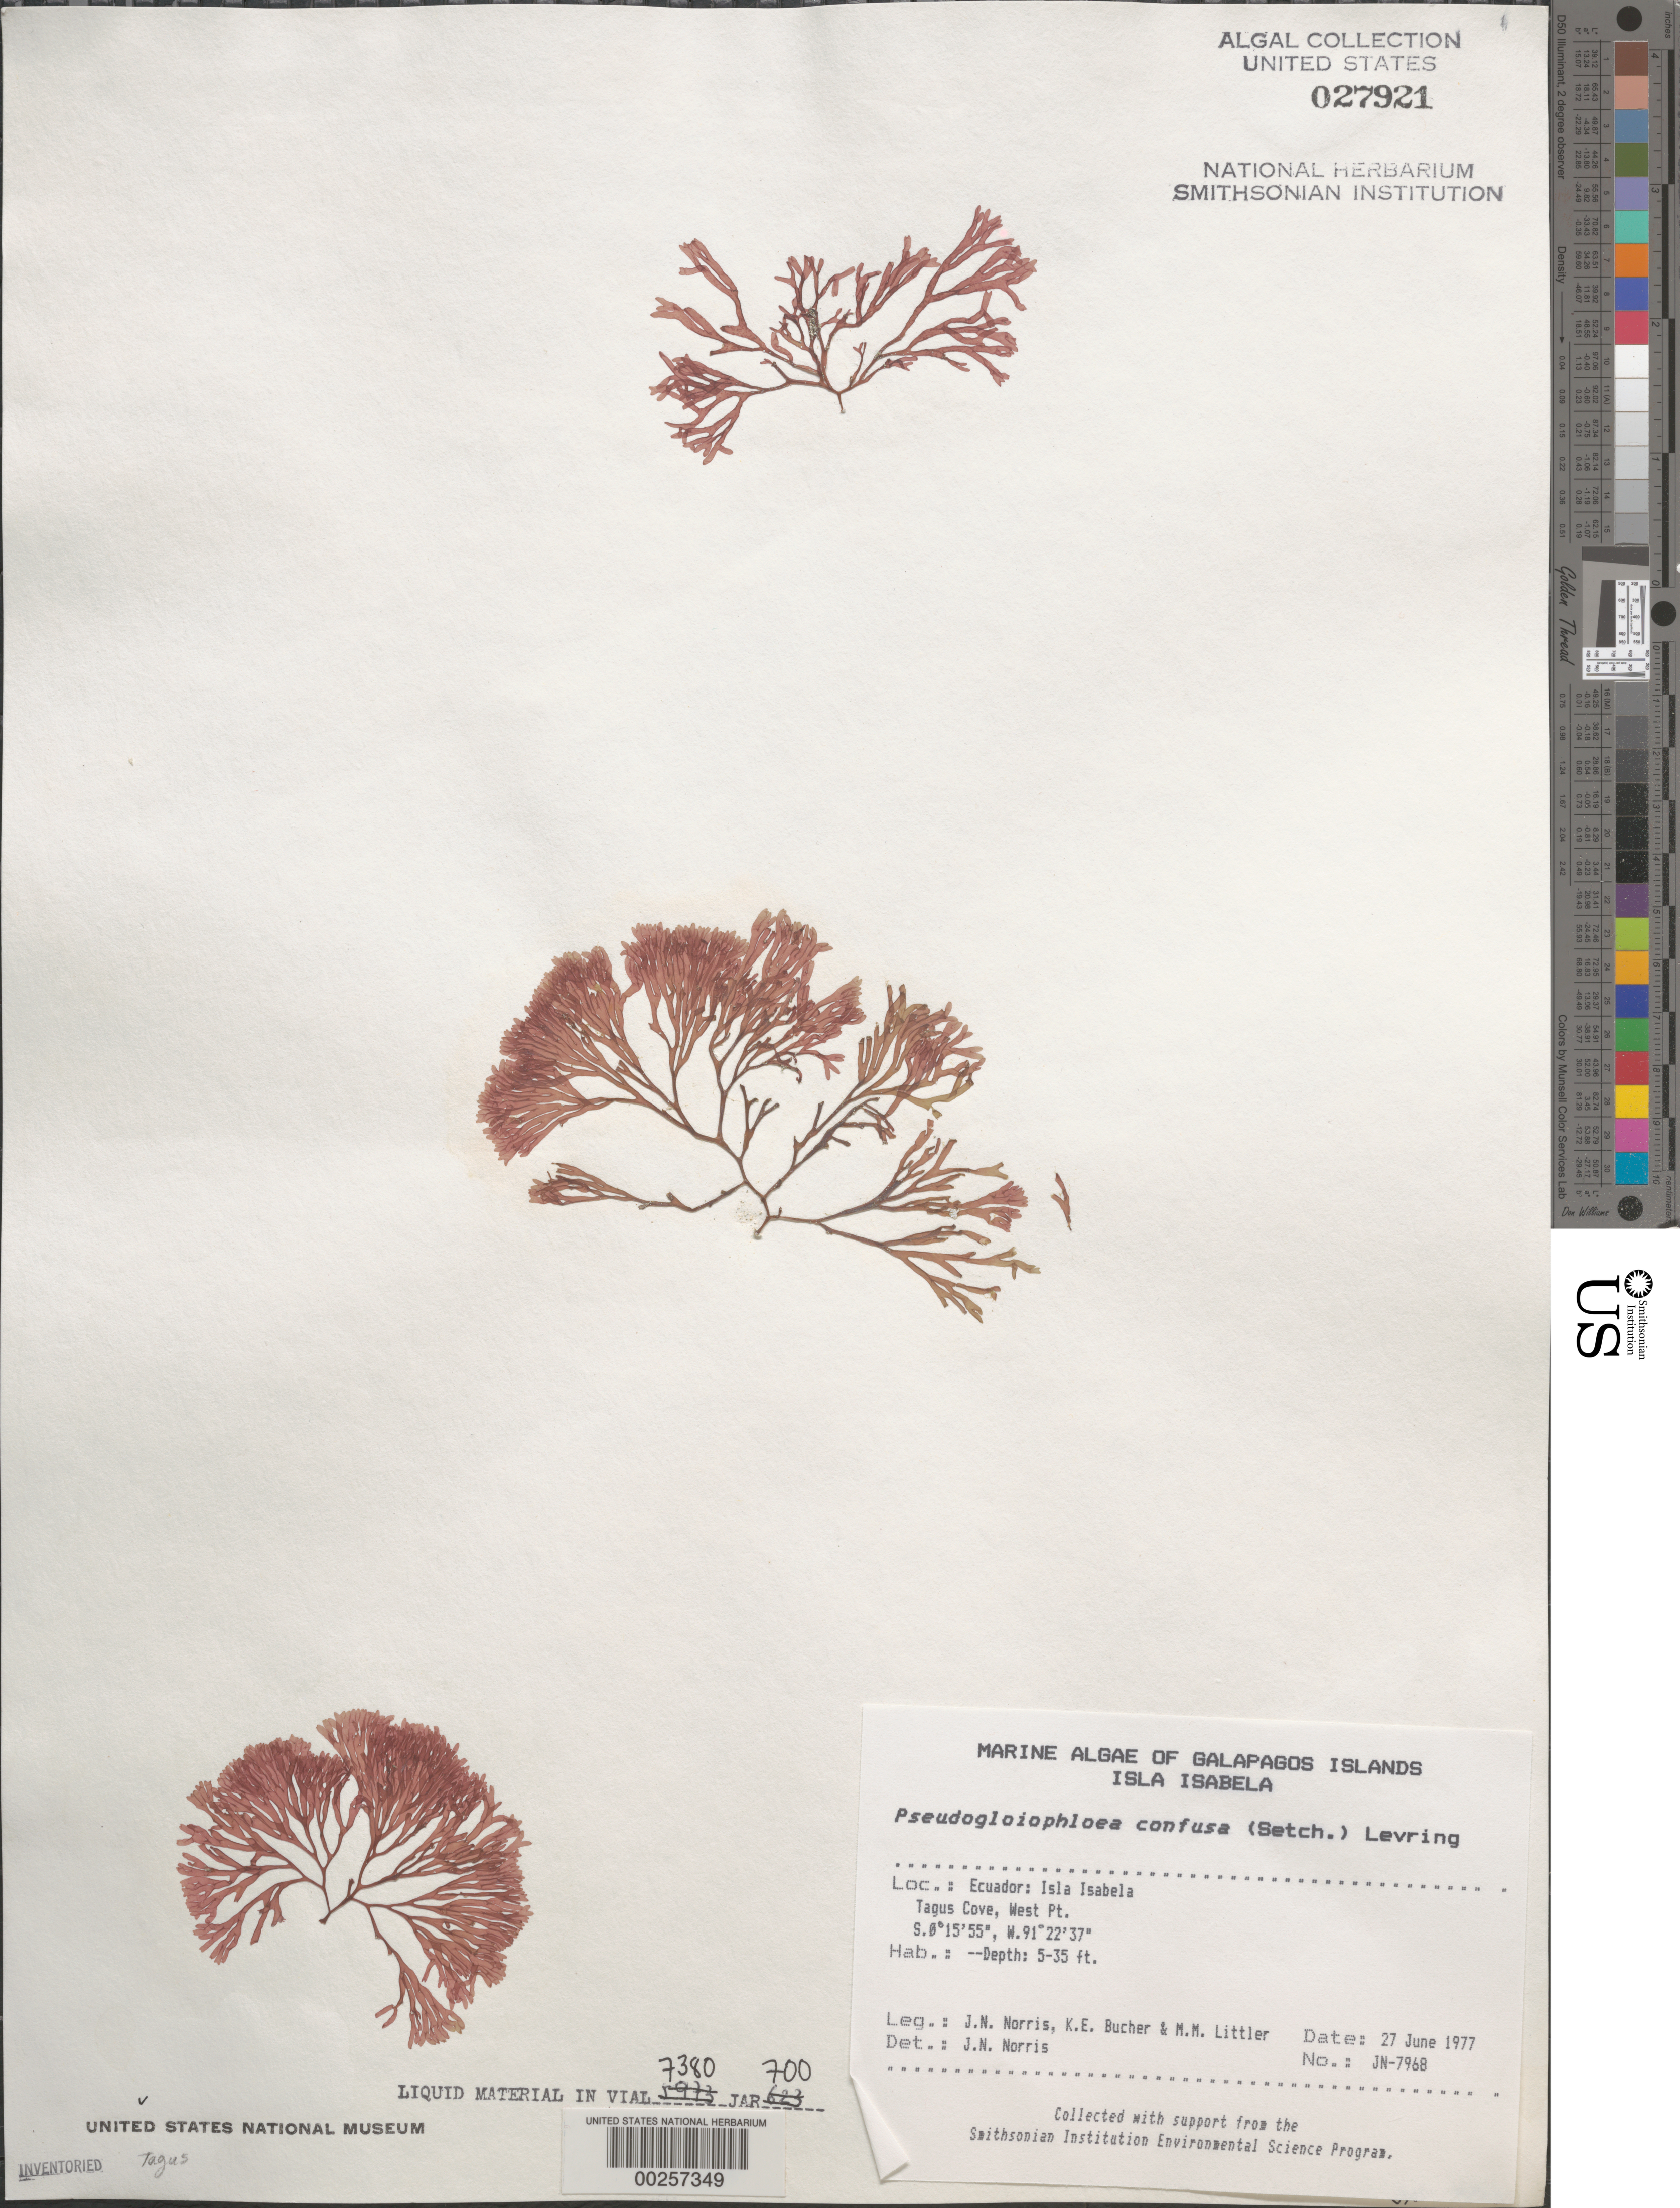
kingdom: Plantae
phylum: Rhodophyta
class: Florideophyceae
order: Nemaliales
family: Scinaiaceae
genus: Scinaia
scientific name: Scinaia confusa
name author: (Setch.) Huisman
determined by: Algae name updating Project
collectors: J. N. Norris, K. E. Bucher & M. M. Littler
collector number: JN-7968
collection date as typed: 27 Jun 1977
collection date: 1977-06-27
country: Ecuador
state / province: Colón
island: Isabela [Albemarle]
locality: Tagus Cove, West Point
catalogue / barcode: US 27921